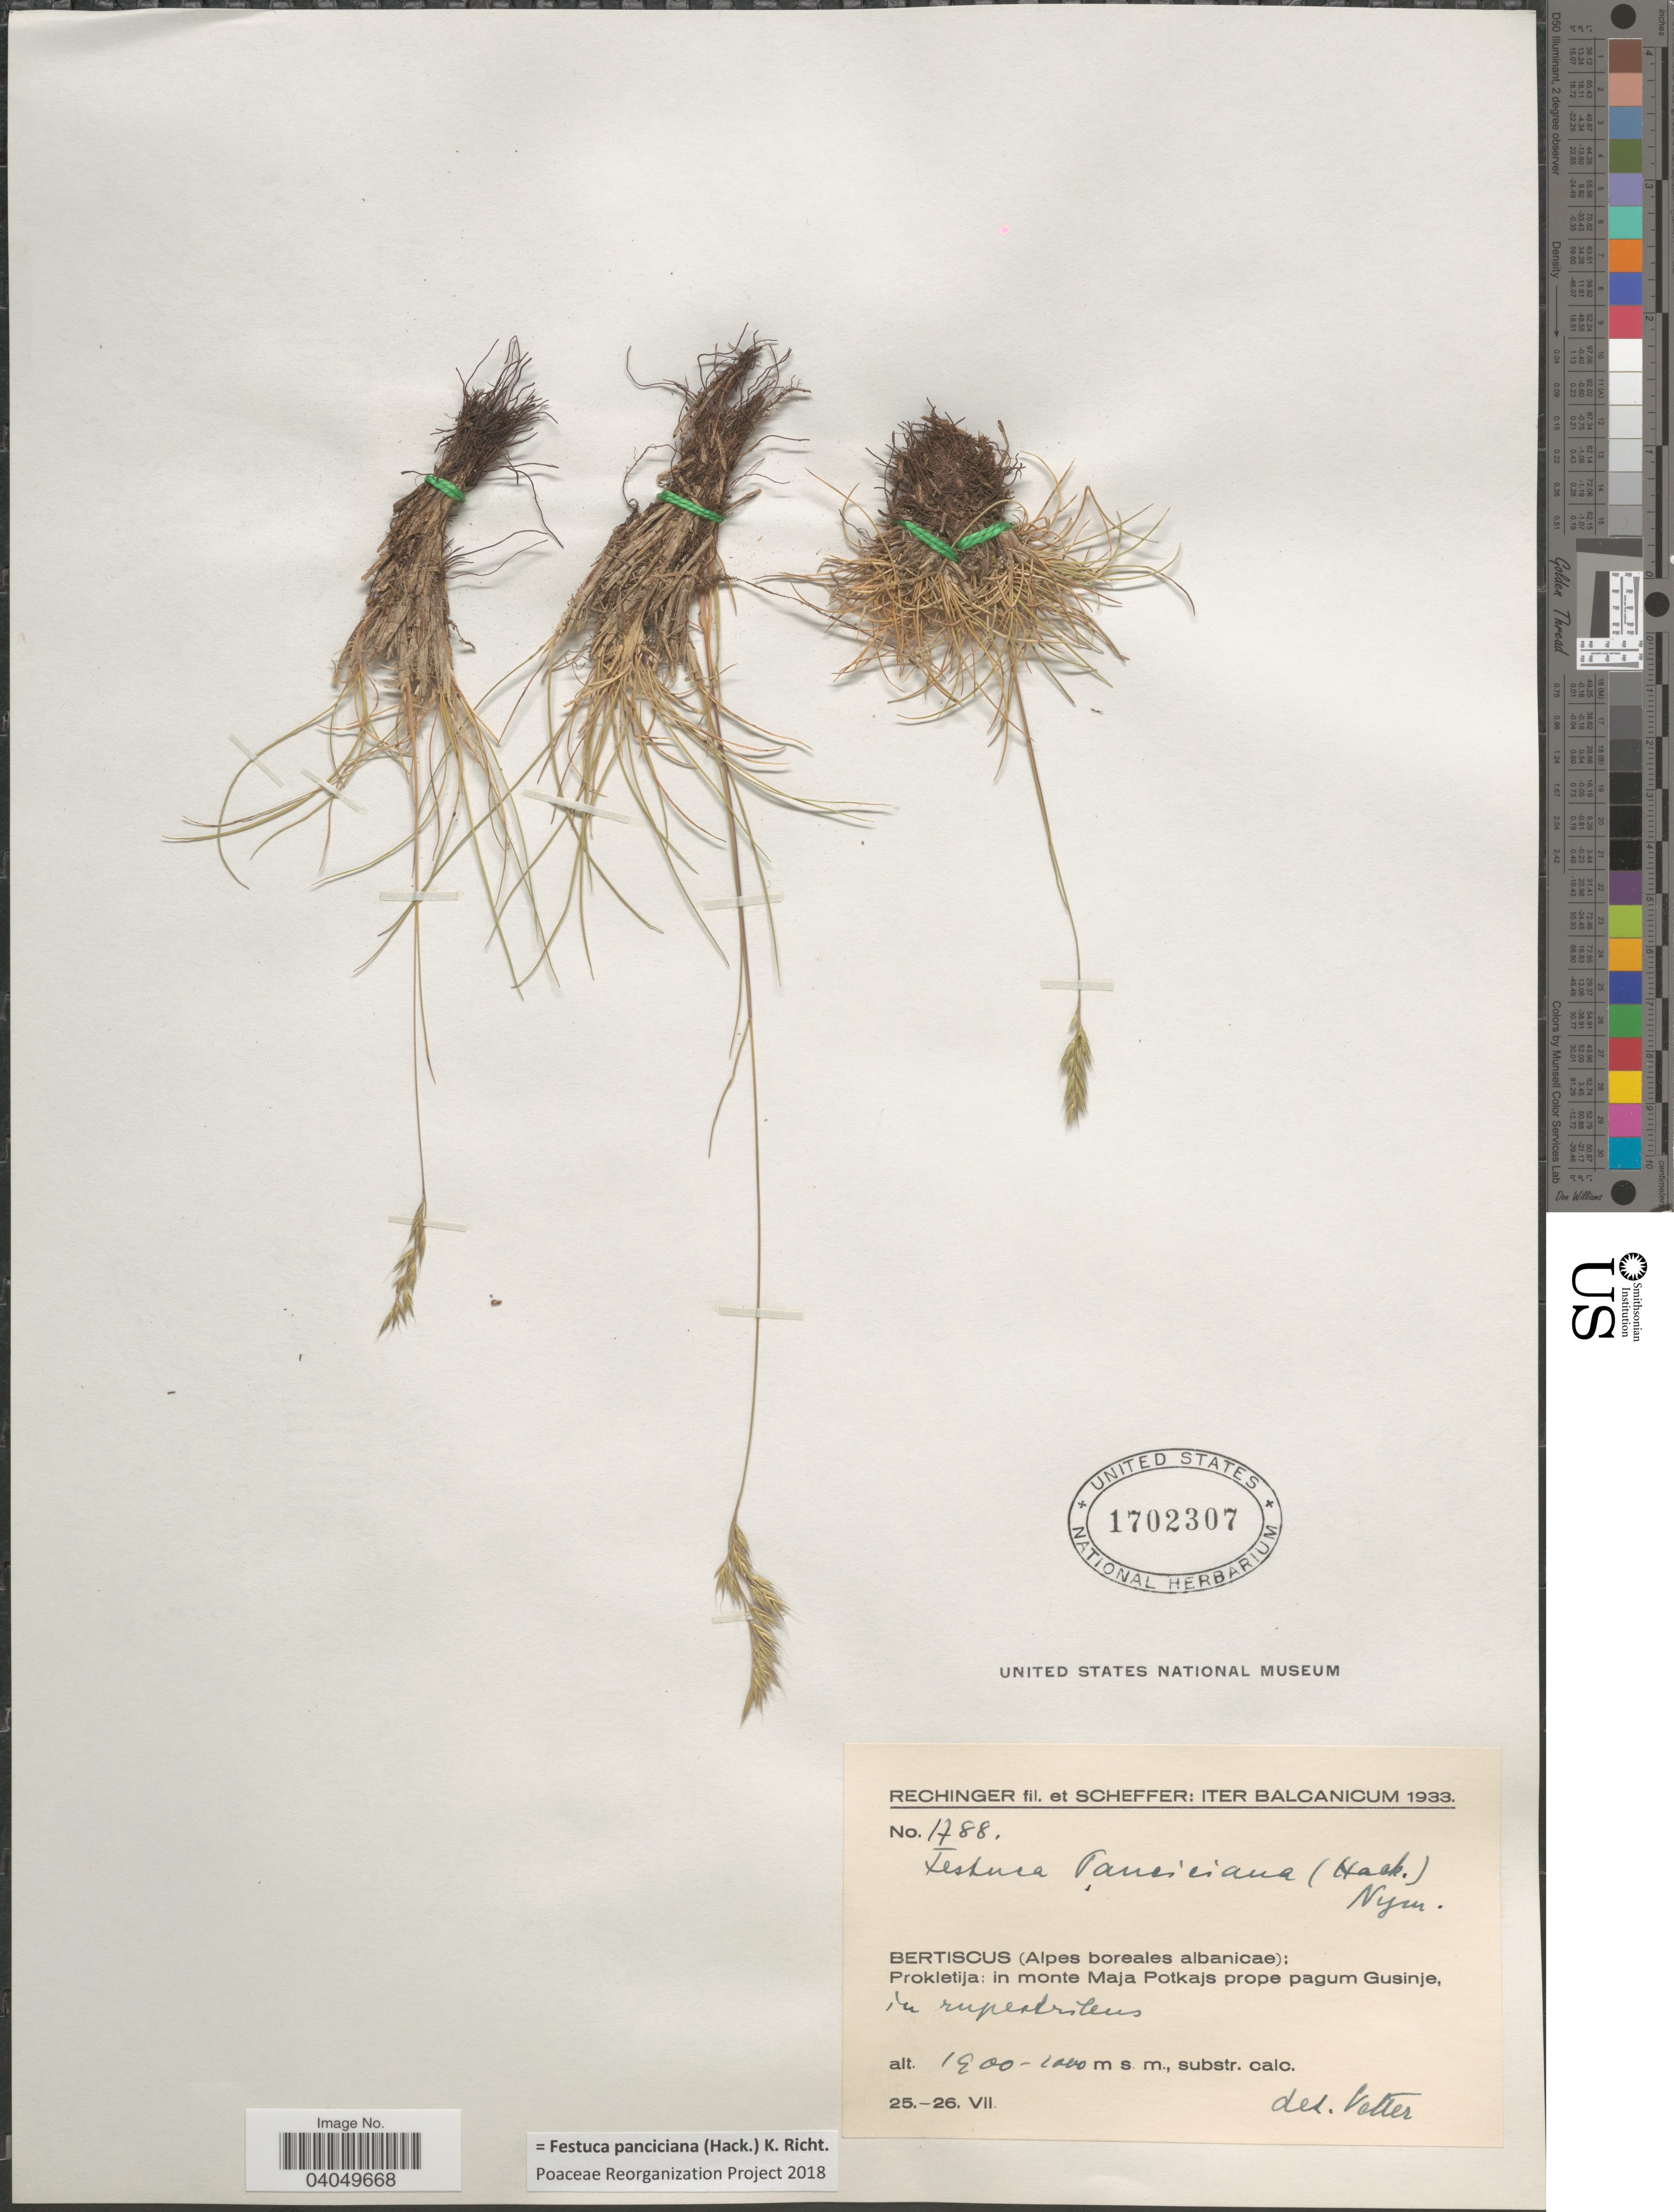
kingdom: Plantae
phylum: Tracheophyta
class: Liliopsida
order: Poales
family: Poaceae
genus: Festuca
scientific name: Festuca patens ined.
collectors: -- Rechinger & Scheffer, --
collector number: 1788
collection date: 1933-07-25/1933-07-26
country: Albania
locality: Balcanicum [unsure placement]. Bertiscus (Alpes boreales albanicae): Prokletija: in monte Maja Potkajs prope pagum Gusinje, in rupestribus.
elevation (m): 1900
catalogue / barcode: US 1702307